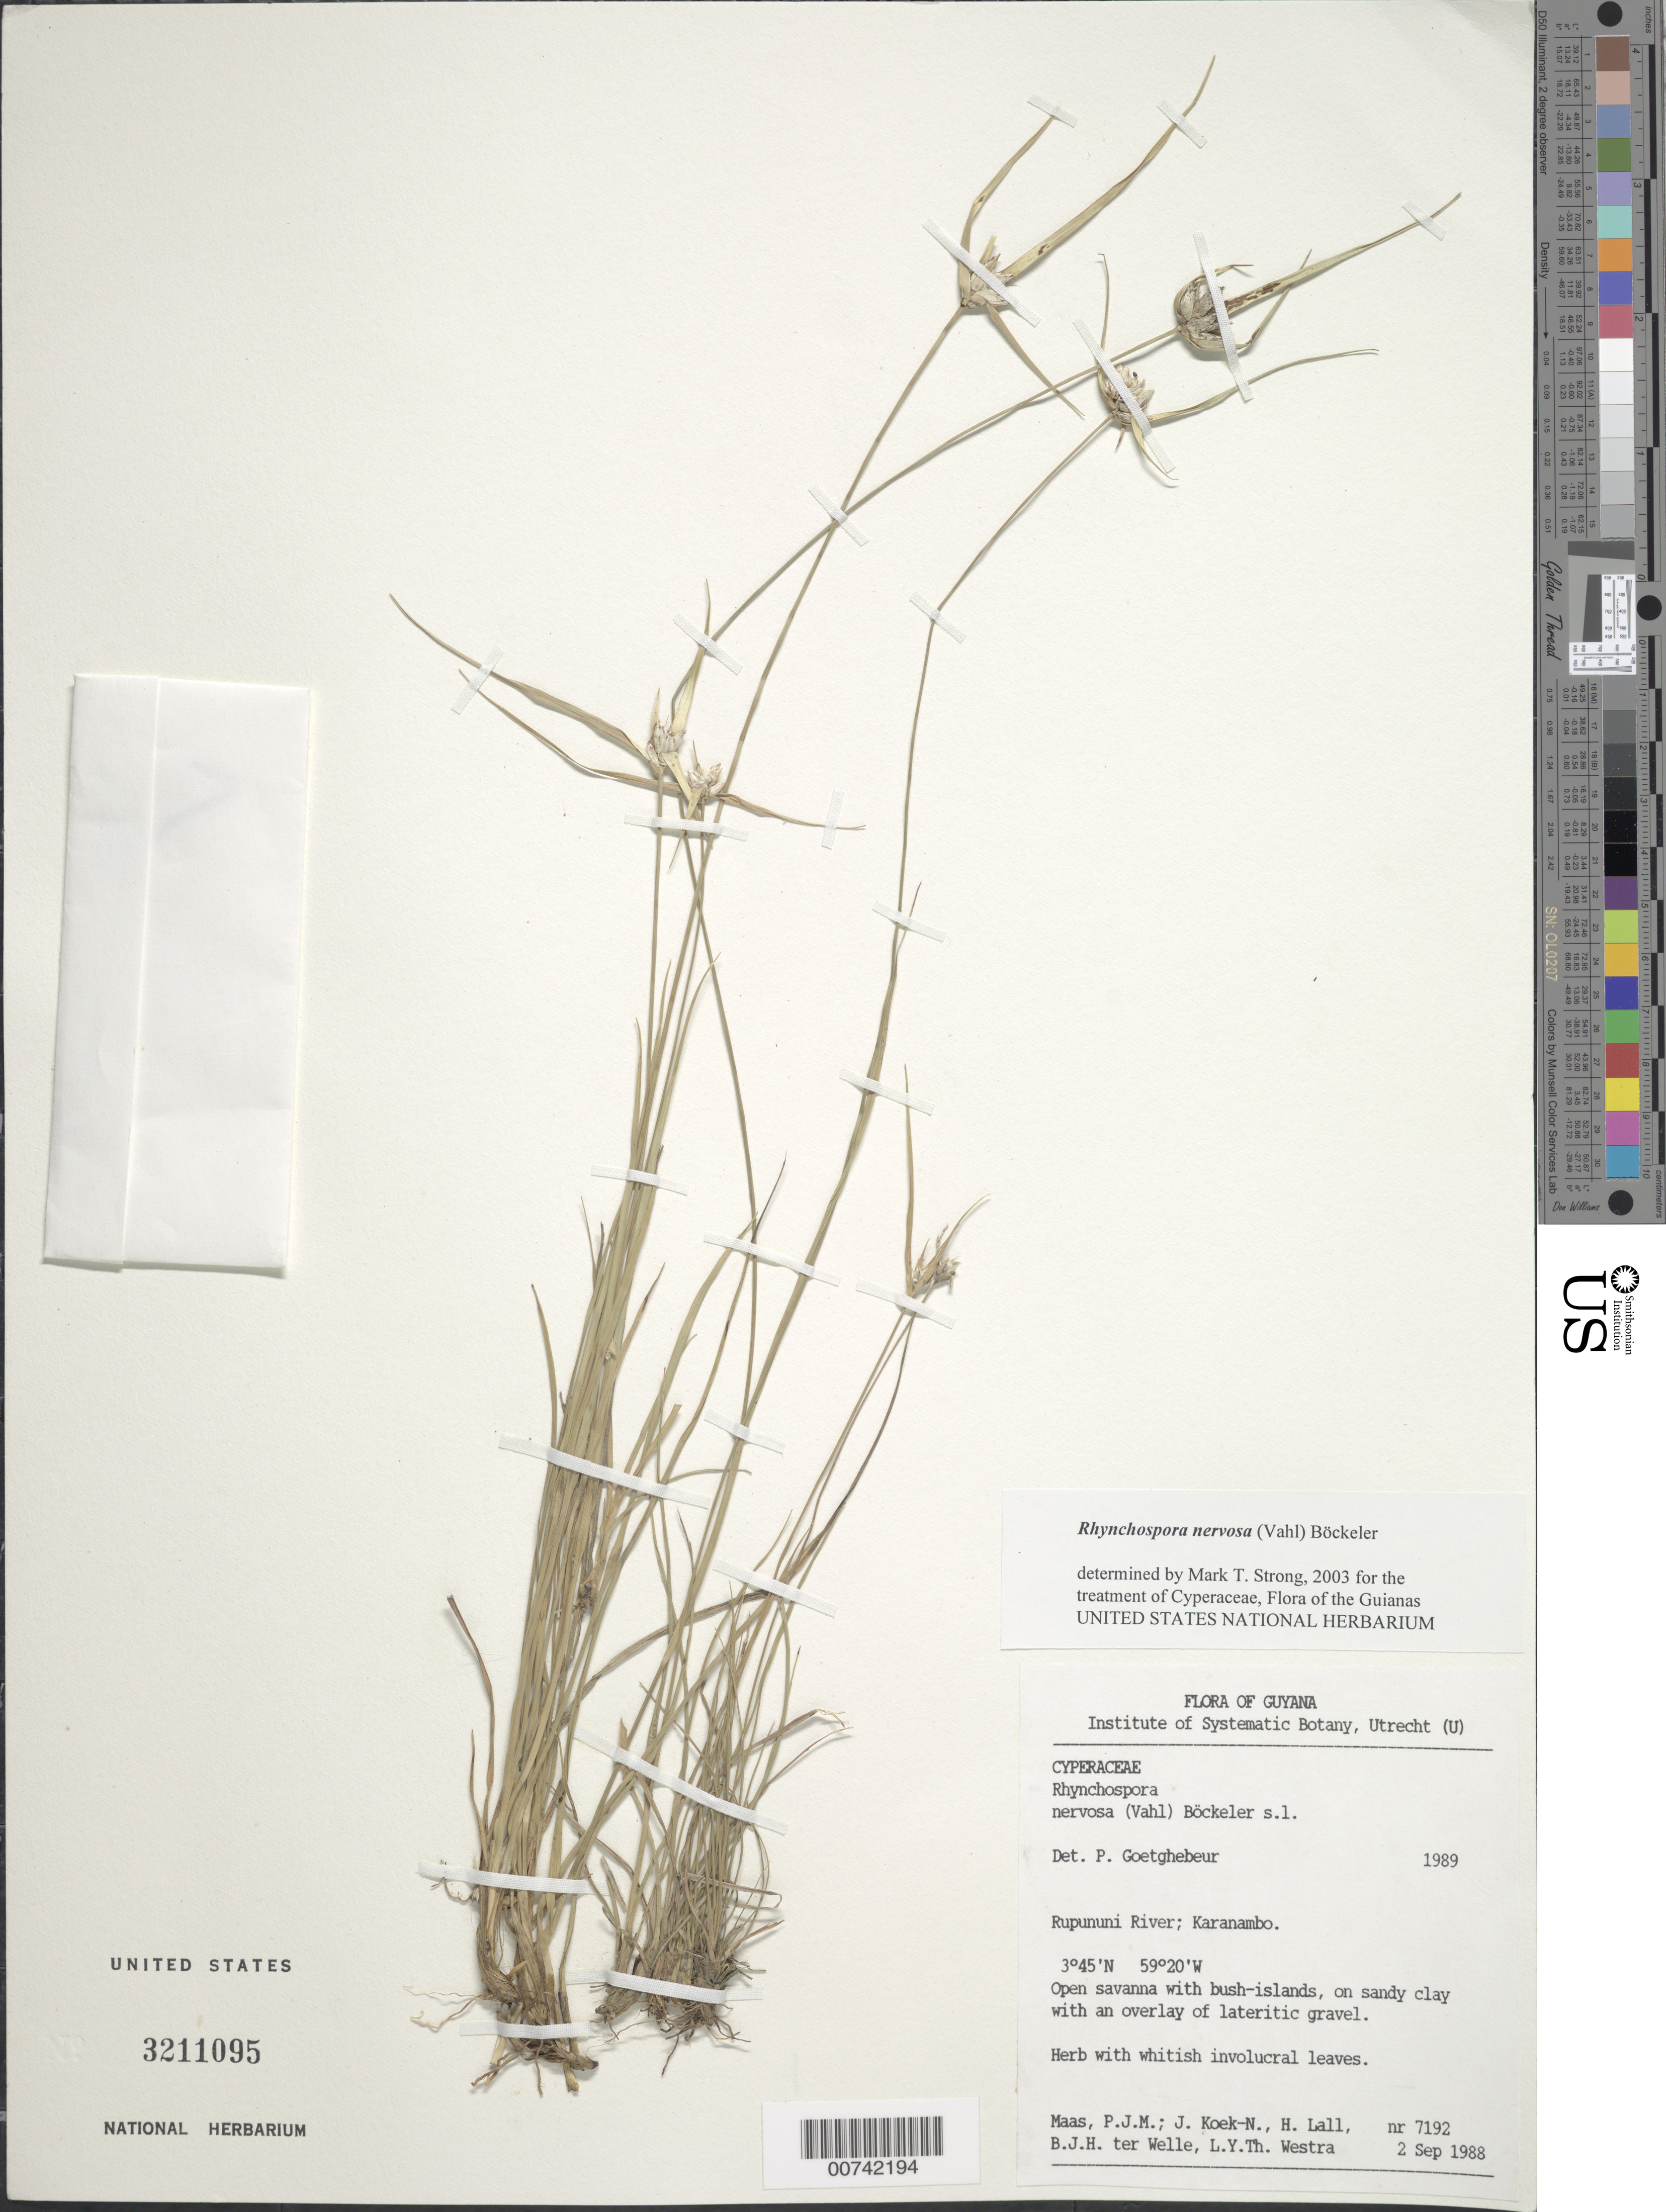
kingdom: Plantae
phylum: Tracheophyta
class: Liliopsida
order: Poales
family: Cyperaceae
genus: Rhynchospora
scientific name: Rhynchospora nervosa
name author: (Vahl) Boeckeler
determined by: Strong, M. T., (US), Smithsonian Institution - National Museum of Natural History (UNITED STATES)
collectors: P. Maas, J. Koek-Noorman, H. Lall, B. Welle & L. Y. T. Westra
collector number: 7192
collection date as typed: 2-Sep-88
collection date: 1988-09-02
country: Guyana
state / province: U. Takutu-U. Essequibo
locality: Karanambo, Rupununi River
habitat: Open savanna with bush islands, on sandy clay with an overlay of lateritic gravel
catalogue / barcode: US 3211095